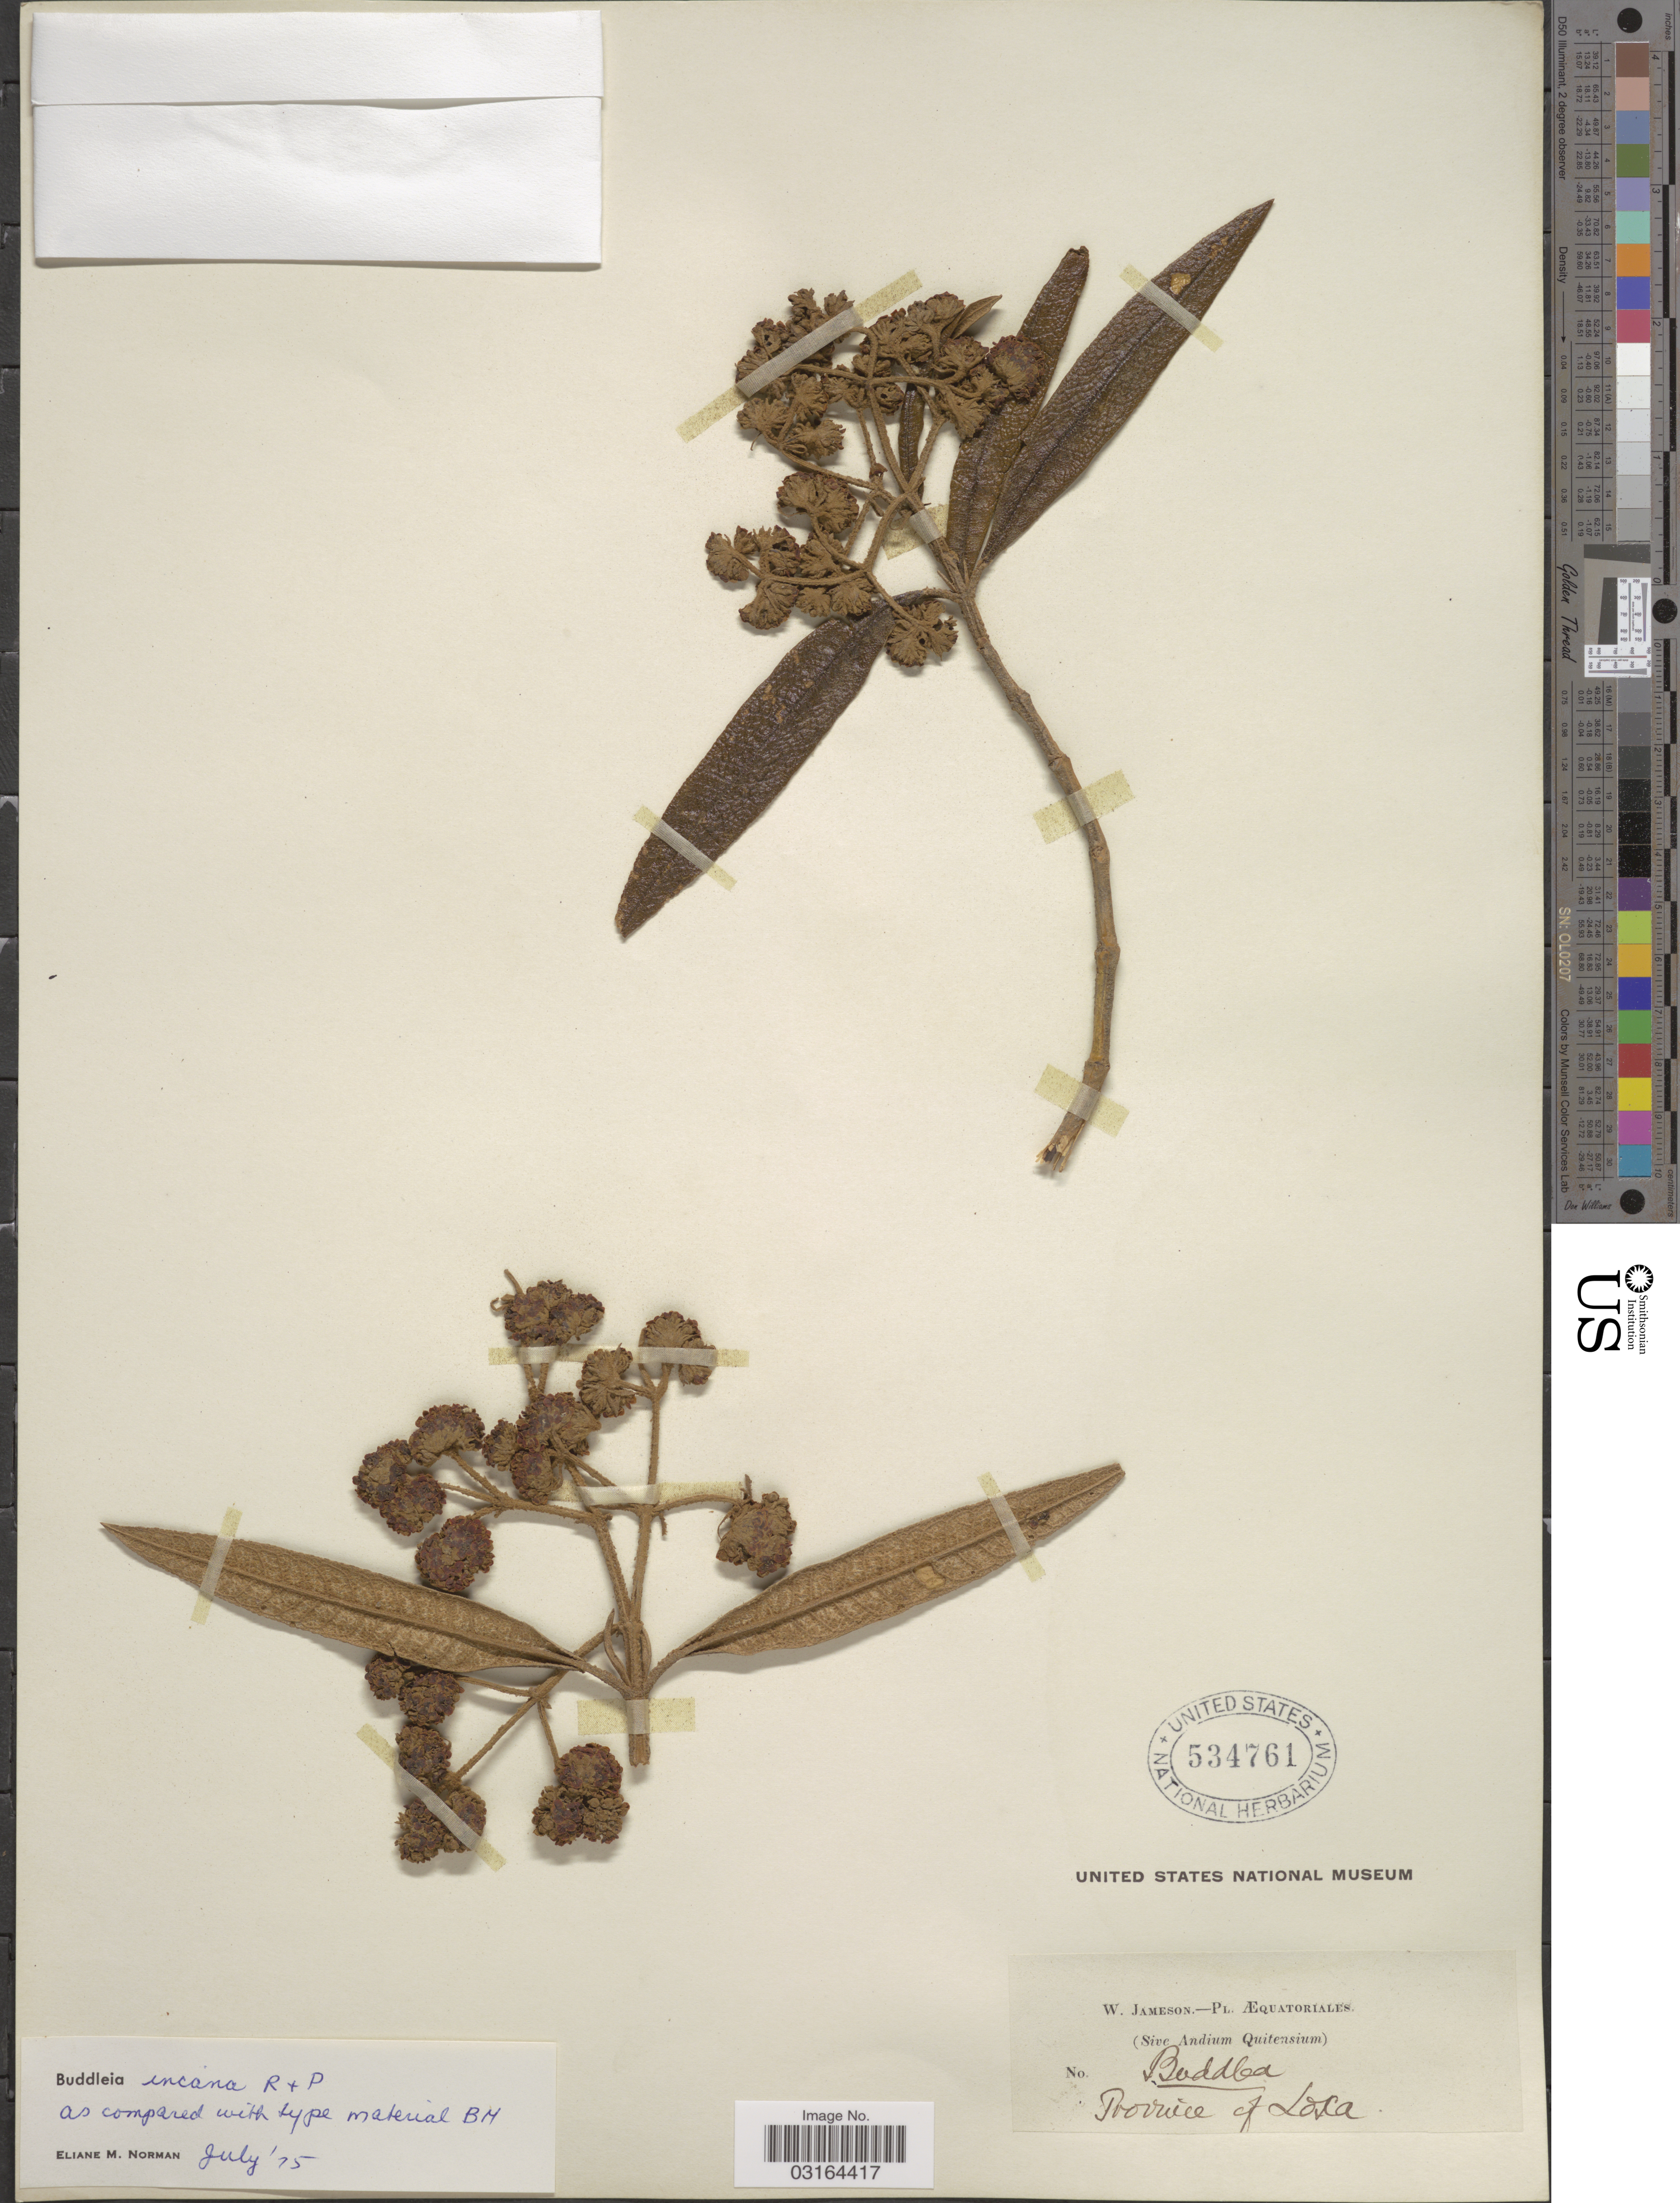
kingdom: Plantae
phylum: Tracheophyta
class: Magnoliopsida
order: Lamiales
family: Scrophulariaceae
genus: Buddleja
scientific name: Buddleja incana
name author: Ruiz & Pav.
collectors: W. Jameson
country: Ecuador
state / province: Loja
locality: Pl. Aequatoriales, (Sive Andium Quitensium) Buddba, Province of Loja.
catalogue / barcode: US 534761